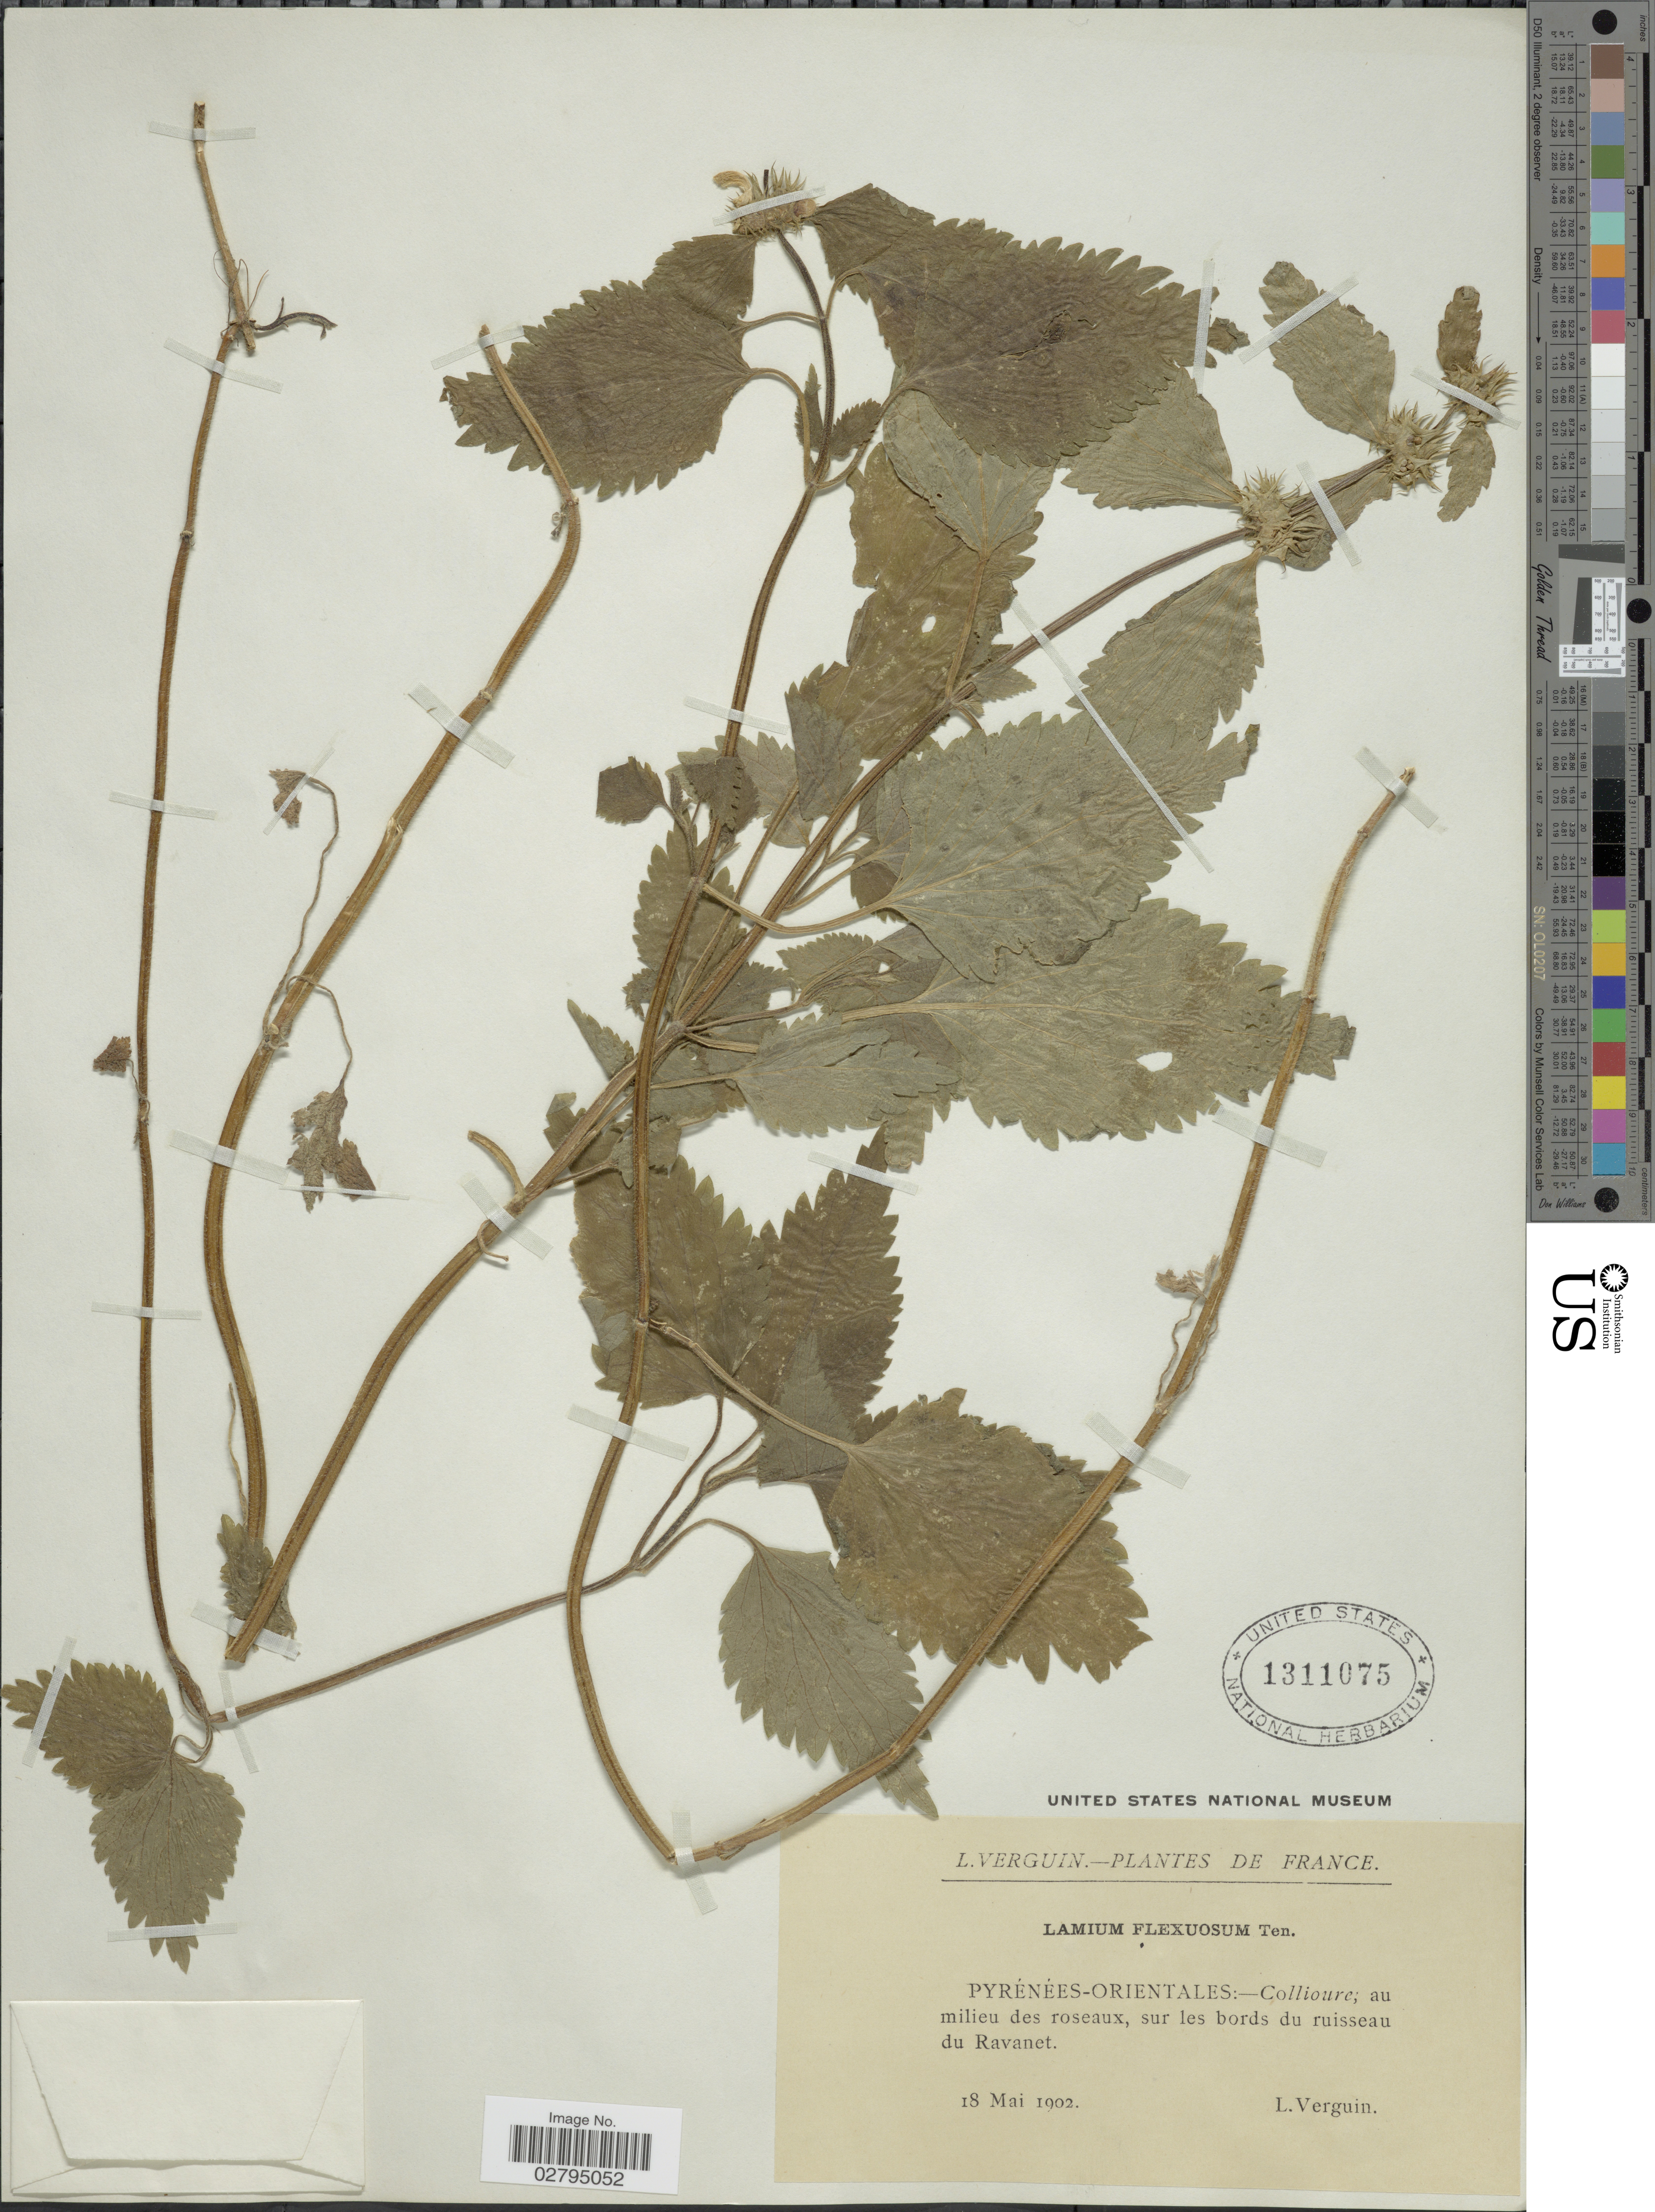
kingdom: Plantae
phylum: Tracheophyta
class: Magnoliopsida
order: Lamiales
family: Lamiaceae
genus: Lamium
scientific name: Lamium flexuosum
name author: Ten.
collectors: L. Verguin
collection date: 1902-05-18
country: France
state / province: Occitanie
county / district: Pyrénées-Orientales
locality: Pyrénées-Orientales:- Collioure; au milieu des roseaux, sur les bords du ruisseau du Ravanet.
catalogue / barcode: US 1311075